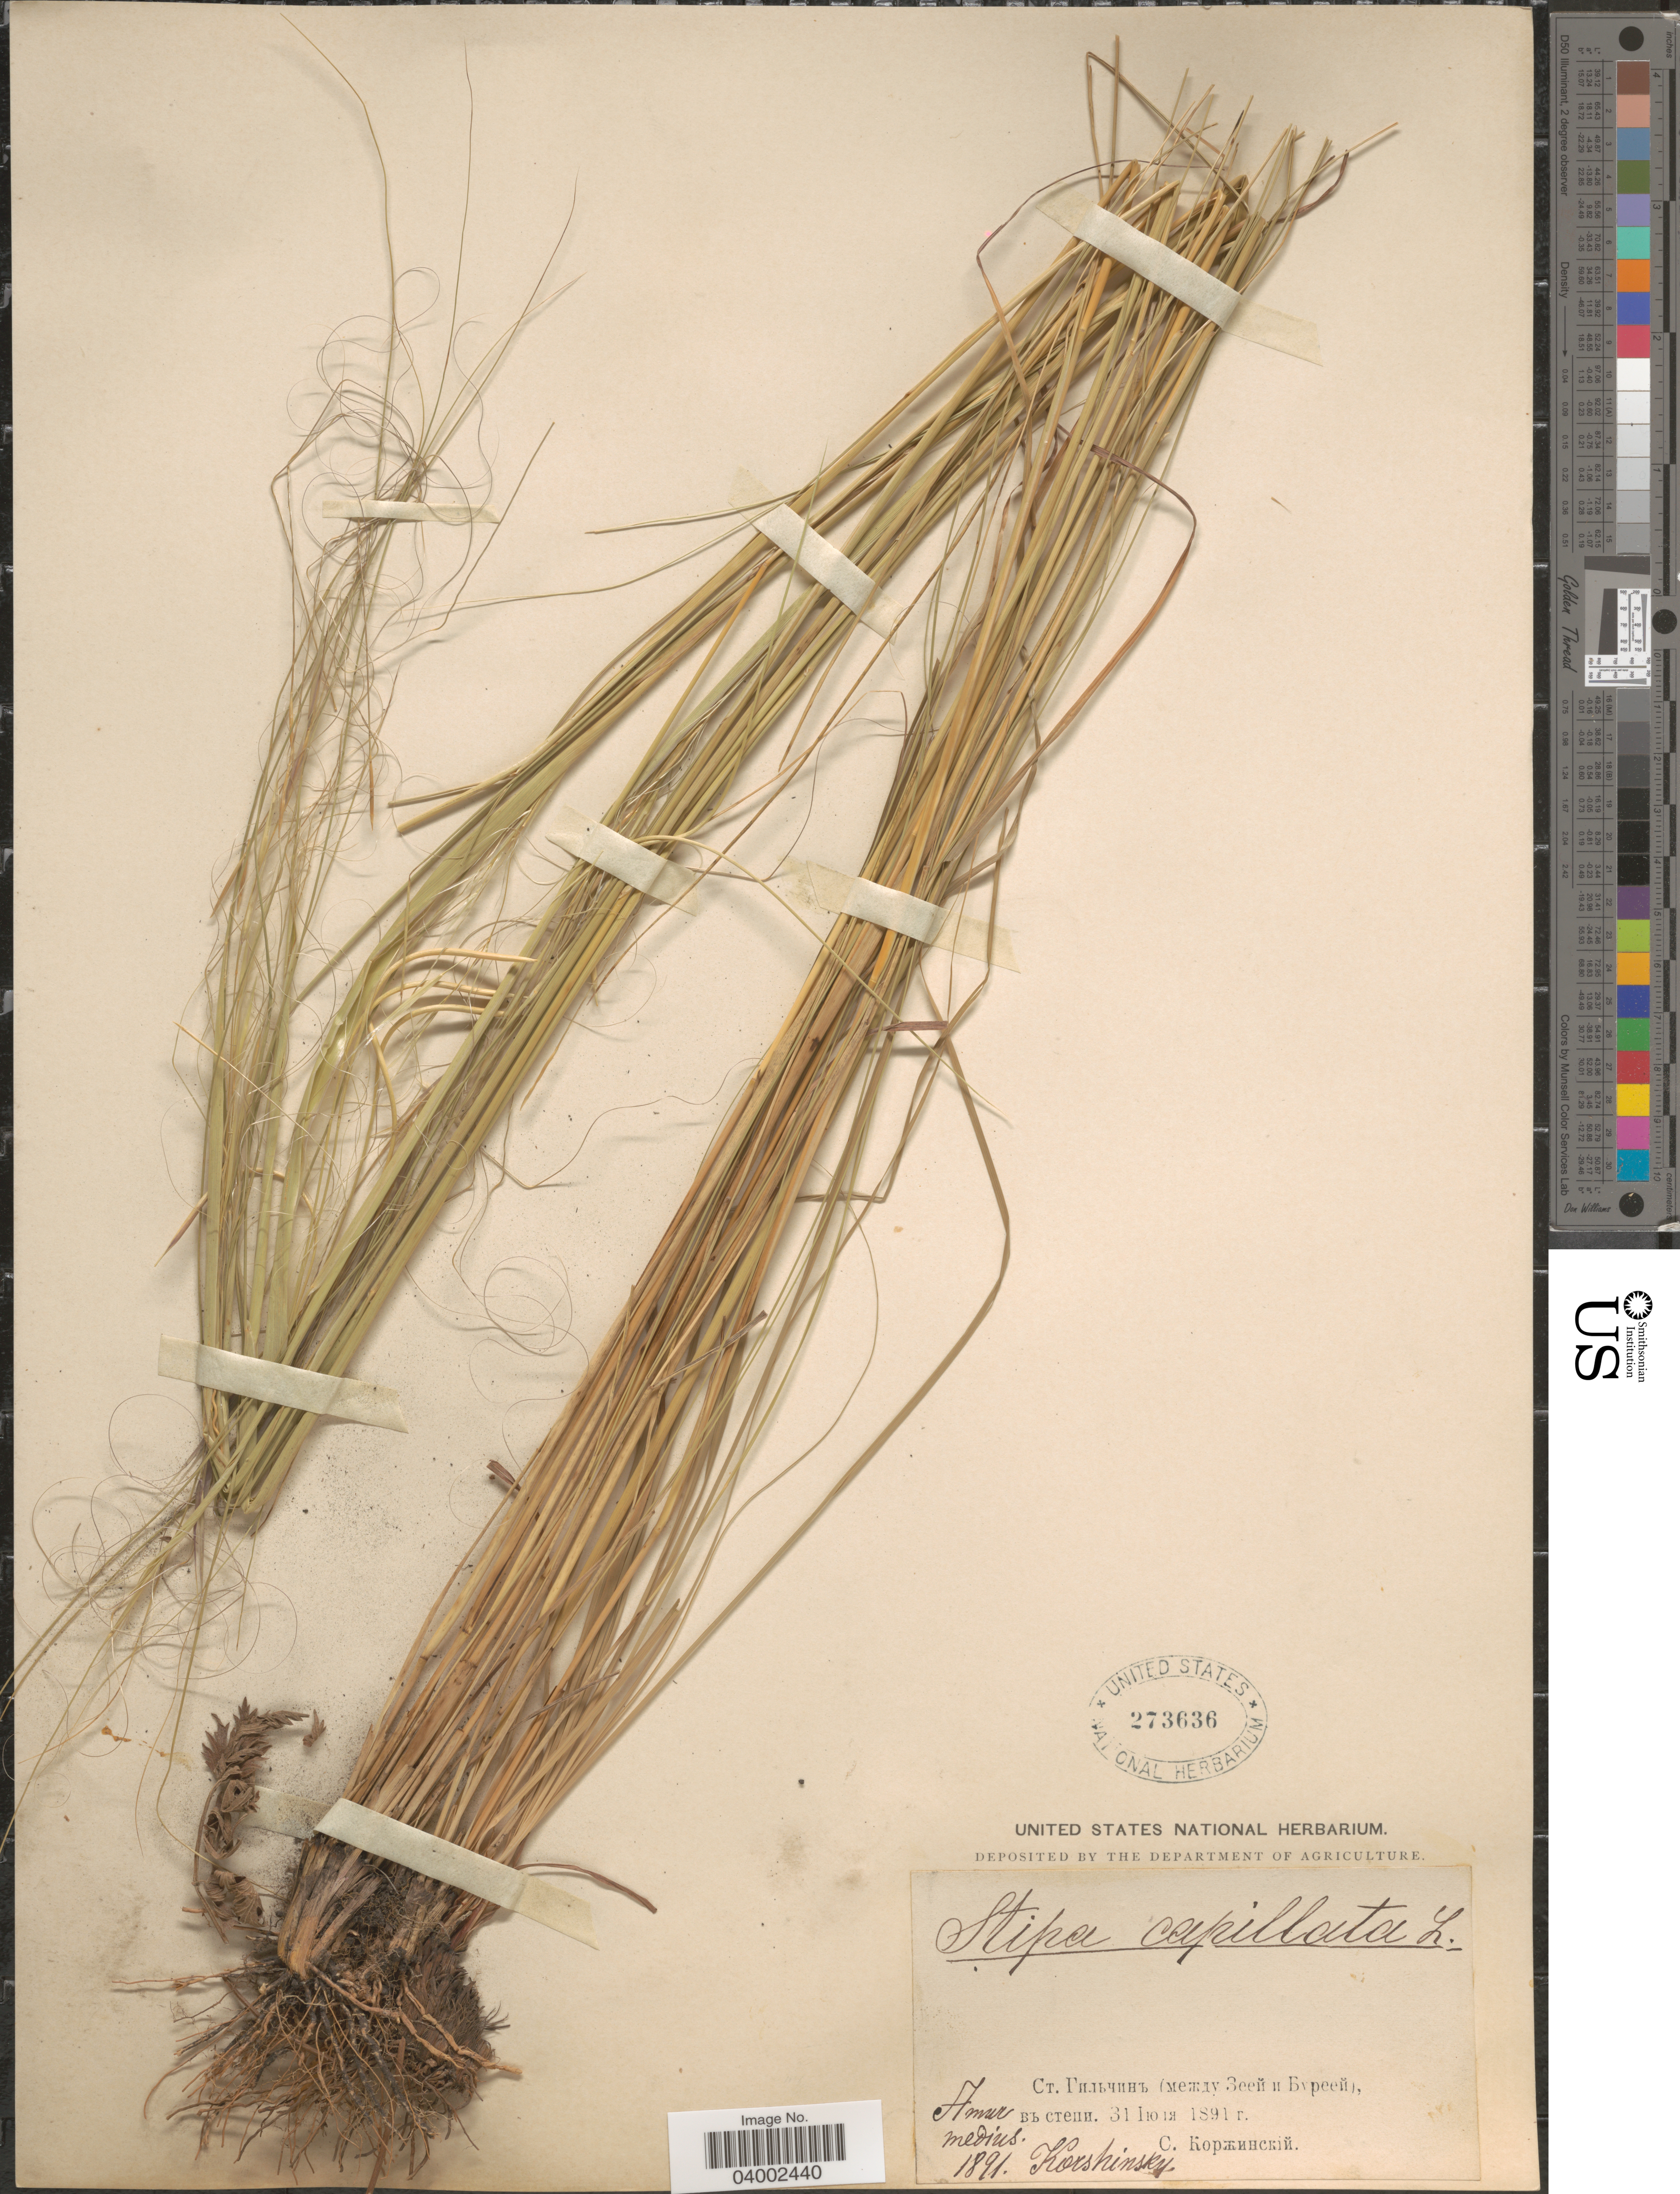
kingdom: Plantae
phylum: Tracheophyta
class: Liliopsida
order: Poales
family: Poaceae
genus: Stipa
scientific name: Stipa capillata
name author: L.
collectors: Korshinsky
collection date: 1891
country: Russian Federation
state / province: Amur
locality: Amur medius.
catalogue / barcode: US 273636